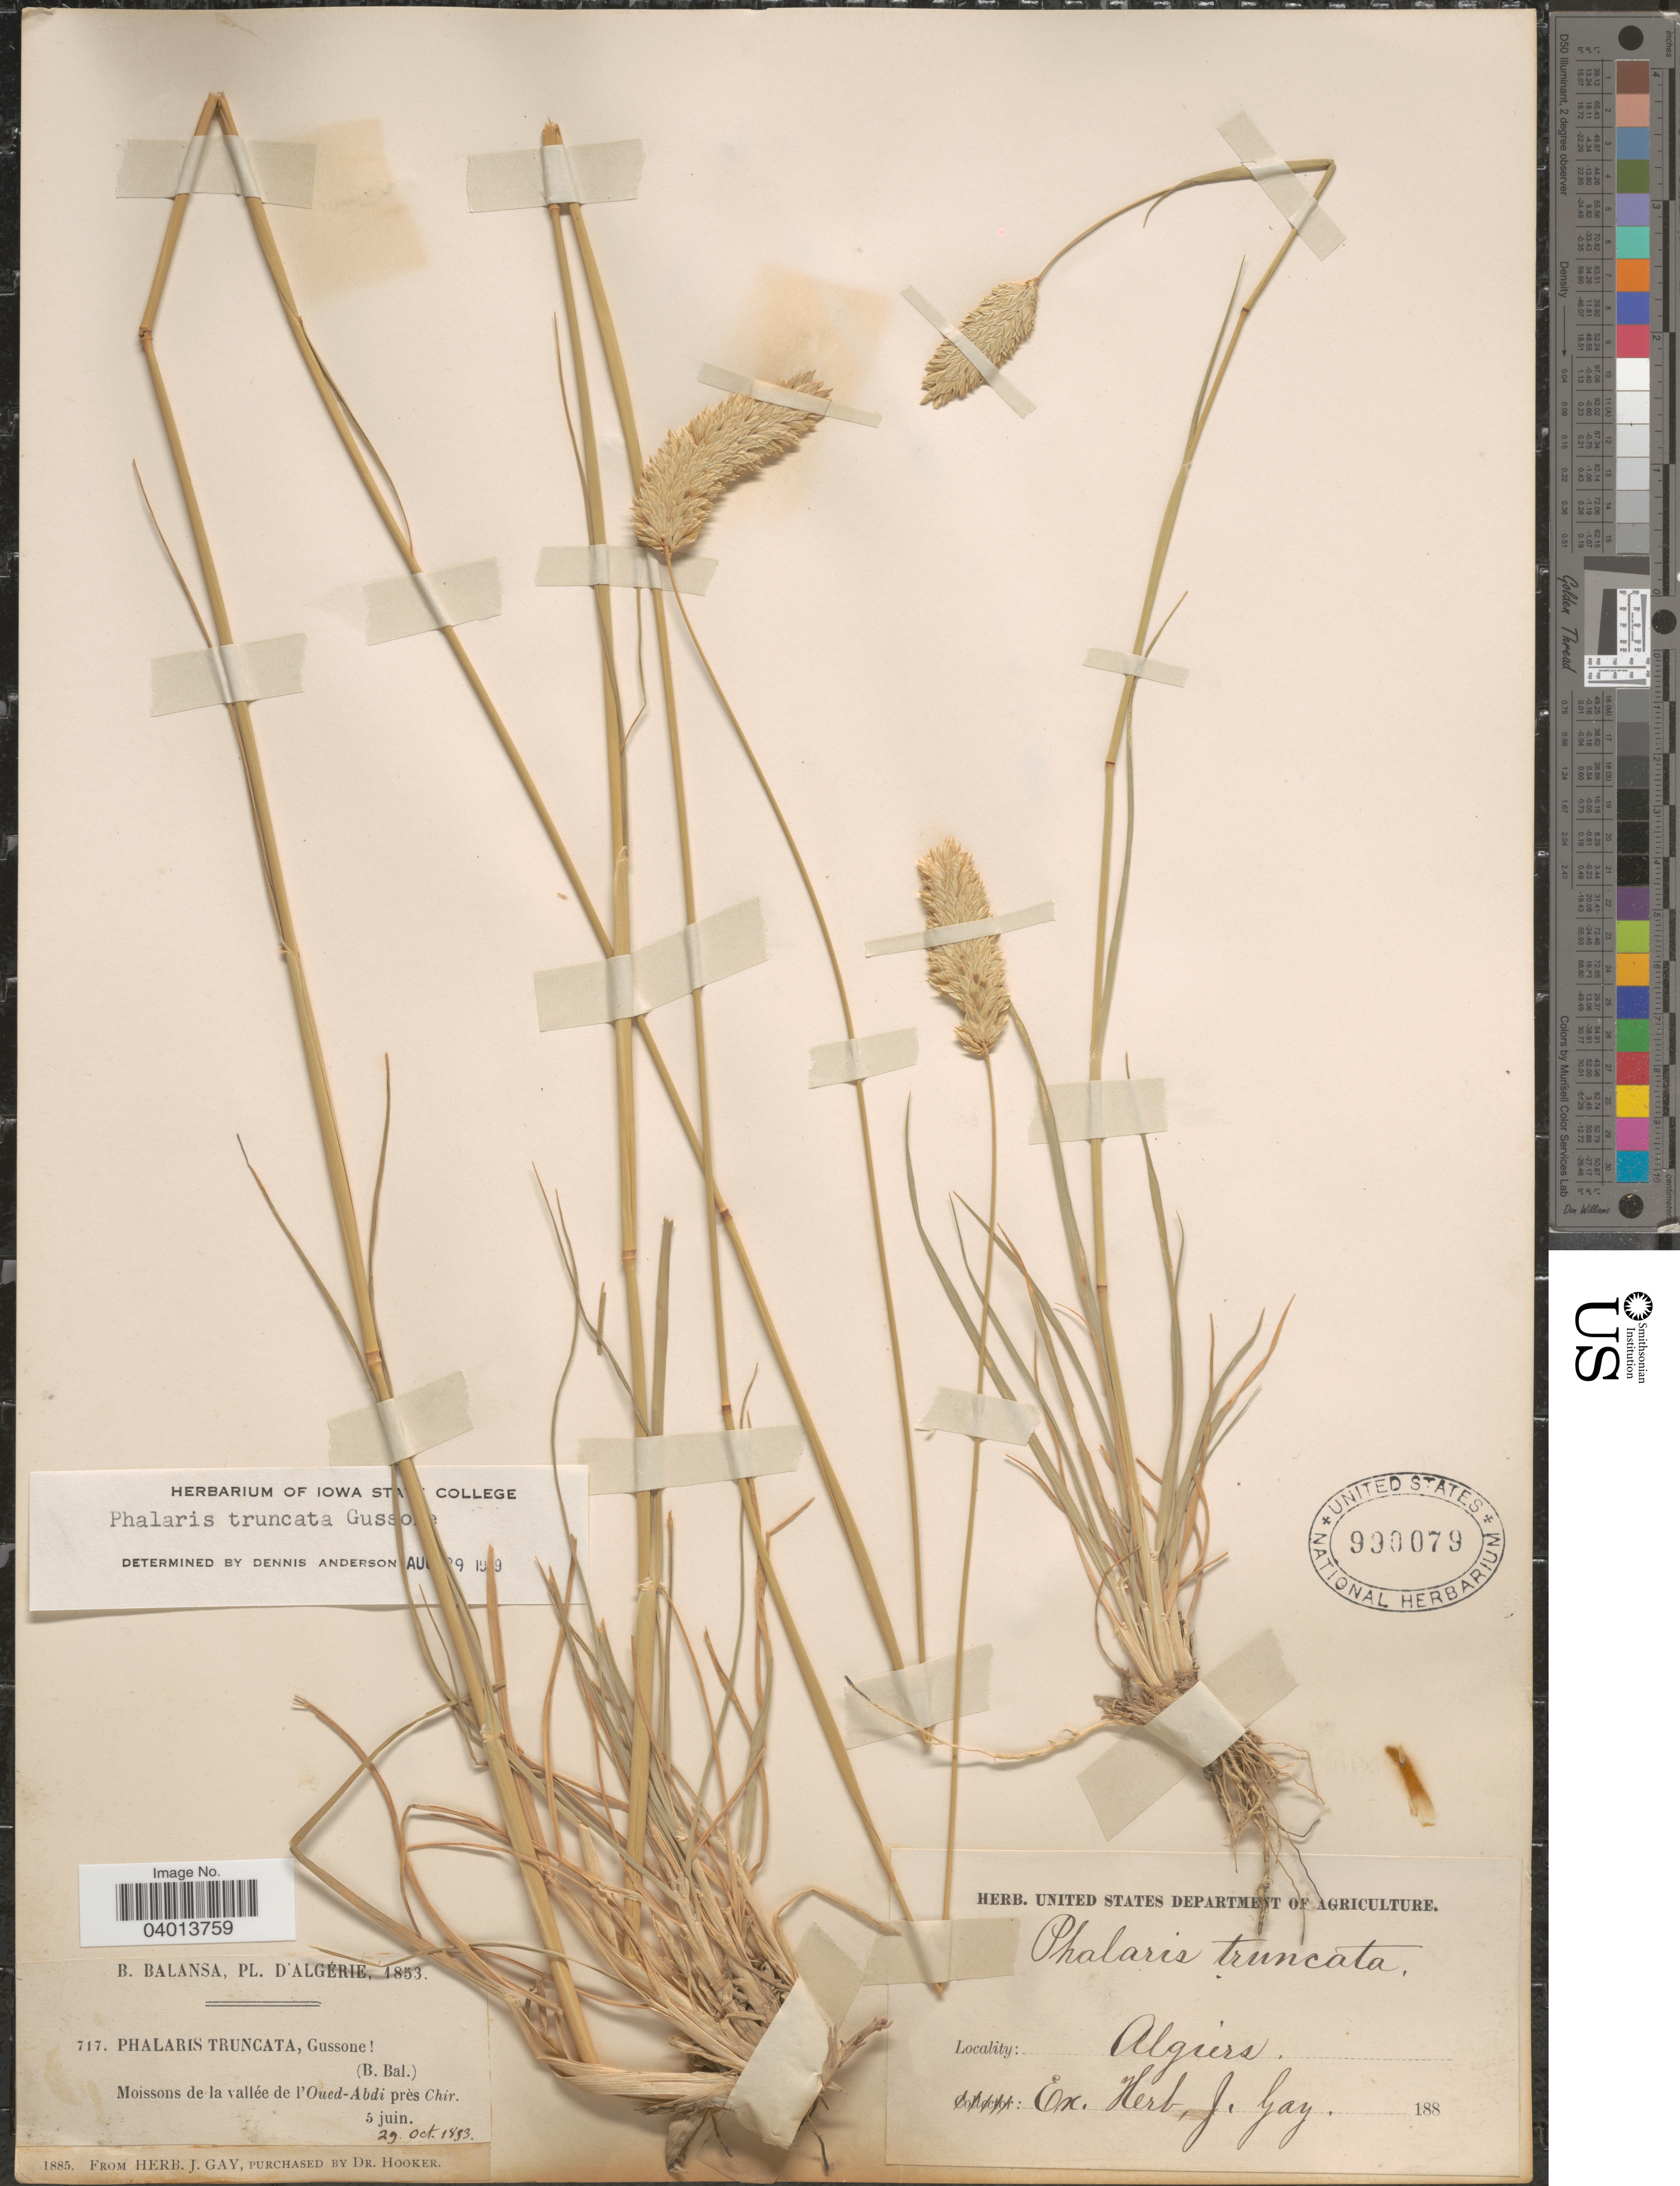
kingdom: Plantae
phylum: Tracheophyta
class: Liliopsida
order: Poales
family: Poaceae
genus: Phalaris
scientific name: Phalaris truncata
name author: Gussone ex Bertol.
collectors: B. Balansa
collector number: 717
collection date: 1853-10-29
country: Algeria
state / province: El Oued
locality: Moissons de la vallée de l'Oued-Abdi près Chir. Algiers.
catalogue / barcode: US 990079